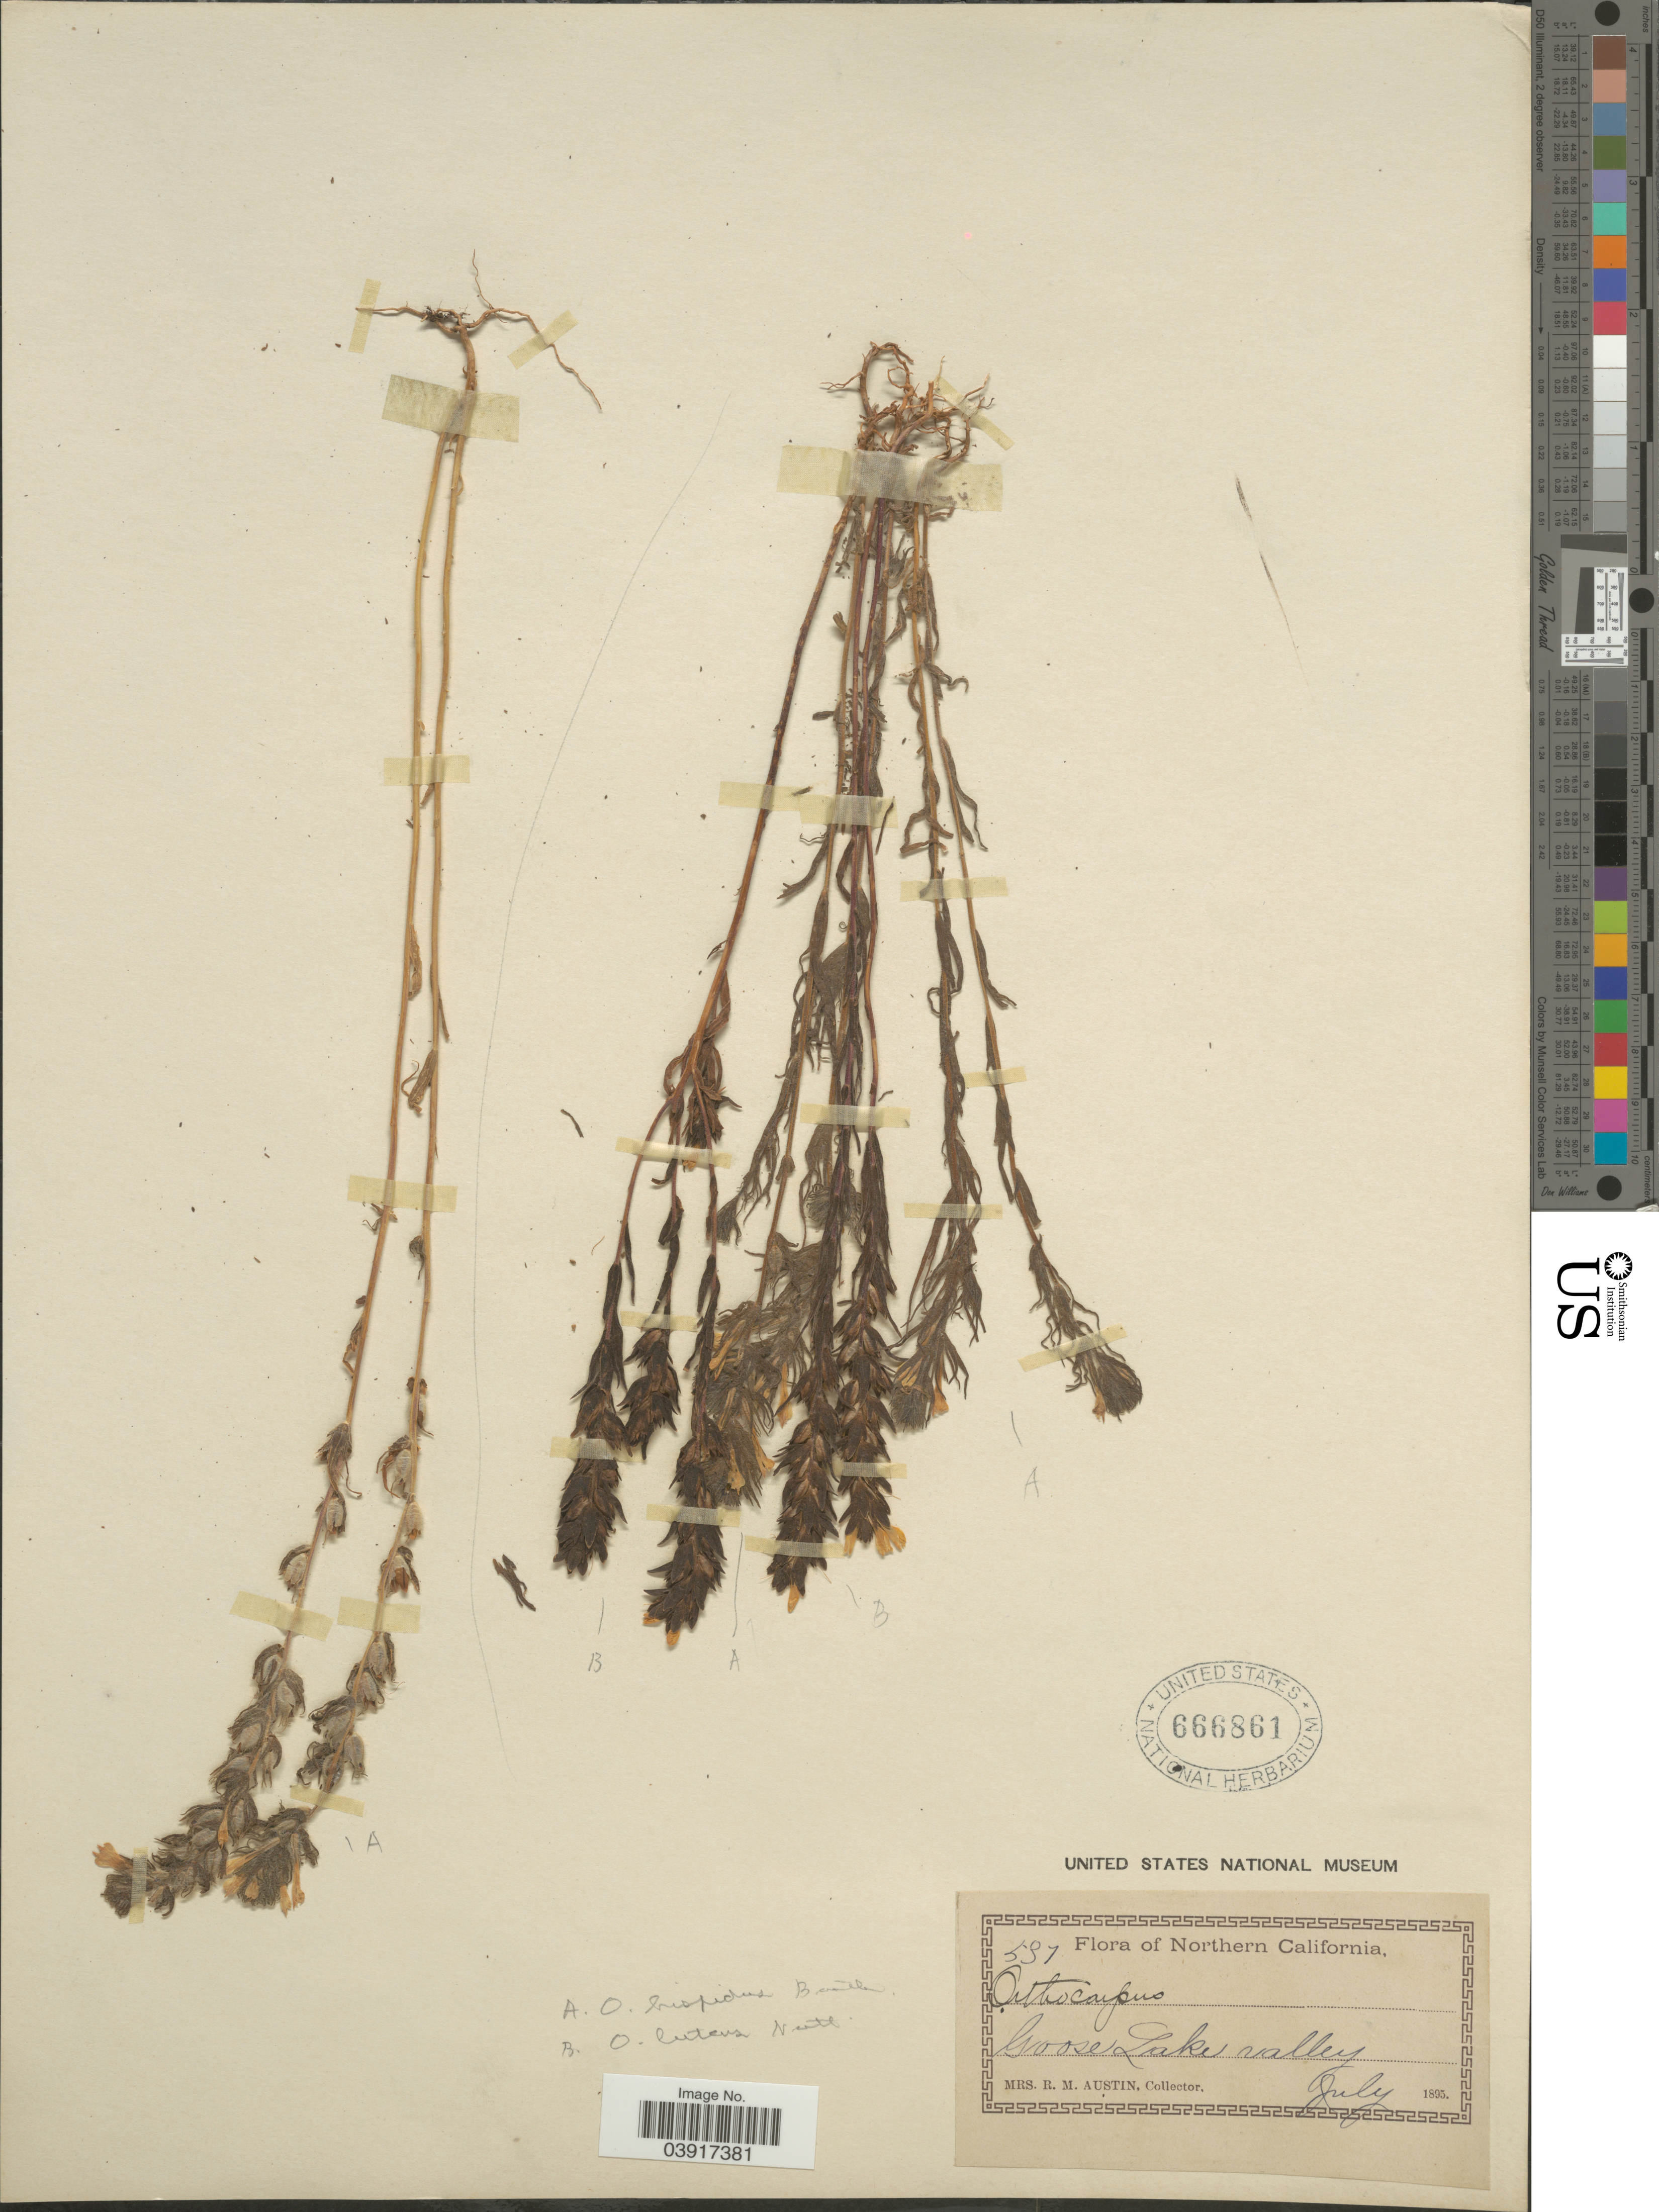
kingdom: Plantae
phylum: Tracheophyta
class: Magnoliopsida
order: Lamiales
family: Orobanchaceae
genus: Orthocarpus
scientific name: Orthocarpus hispidus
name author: Benth.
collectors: R. Austin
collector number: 581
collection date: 1895-07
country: United States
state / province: California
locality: Northern California. Goose Lake valley.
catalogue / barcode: US 666861